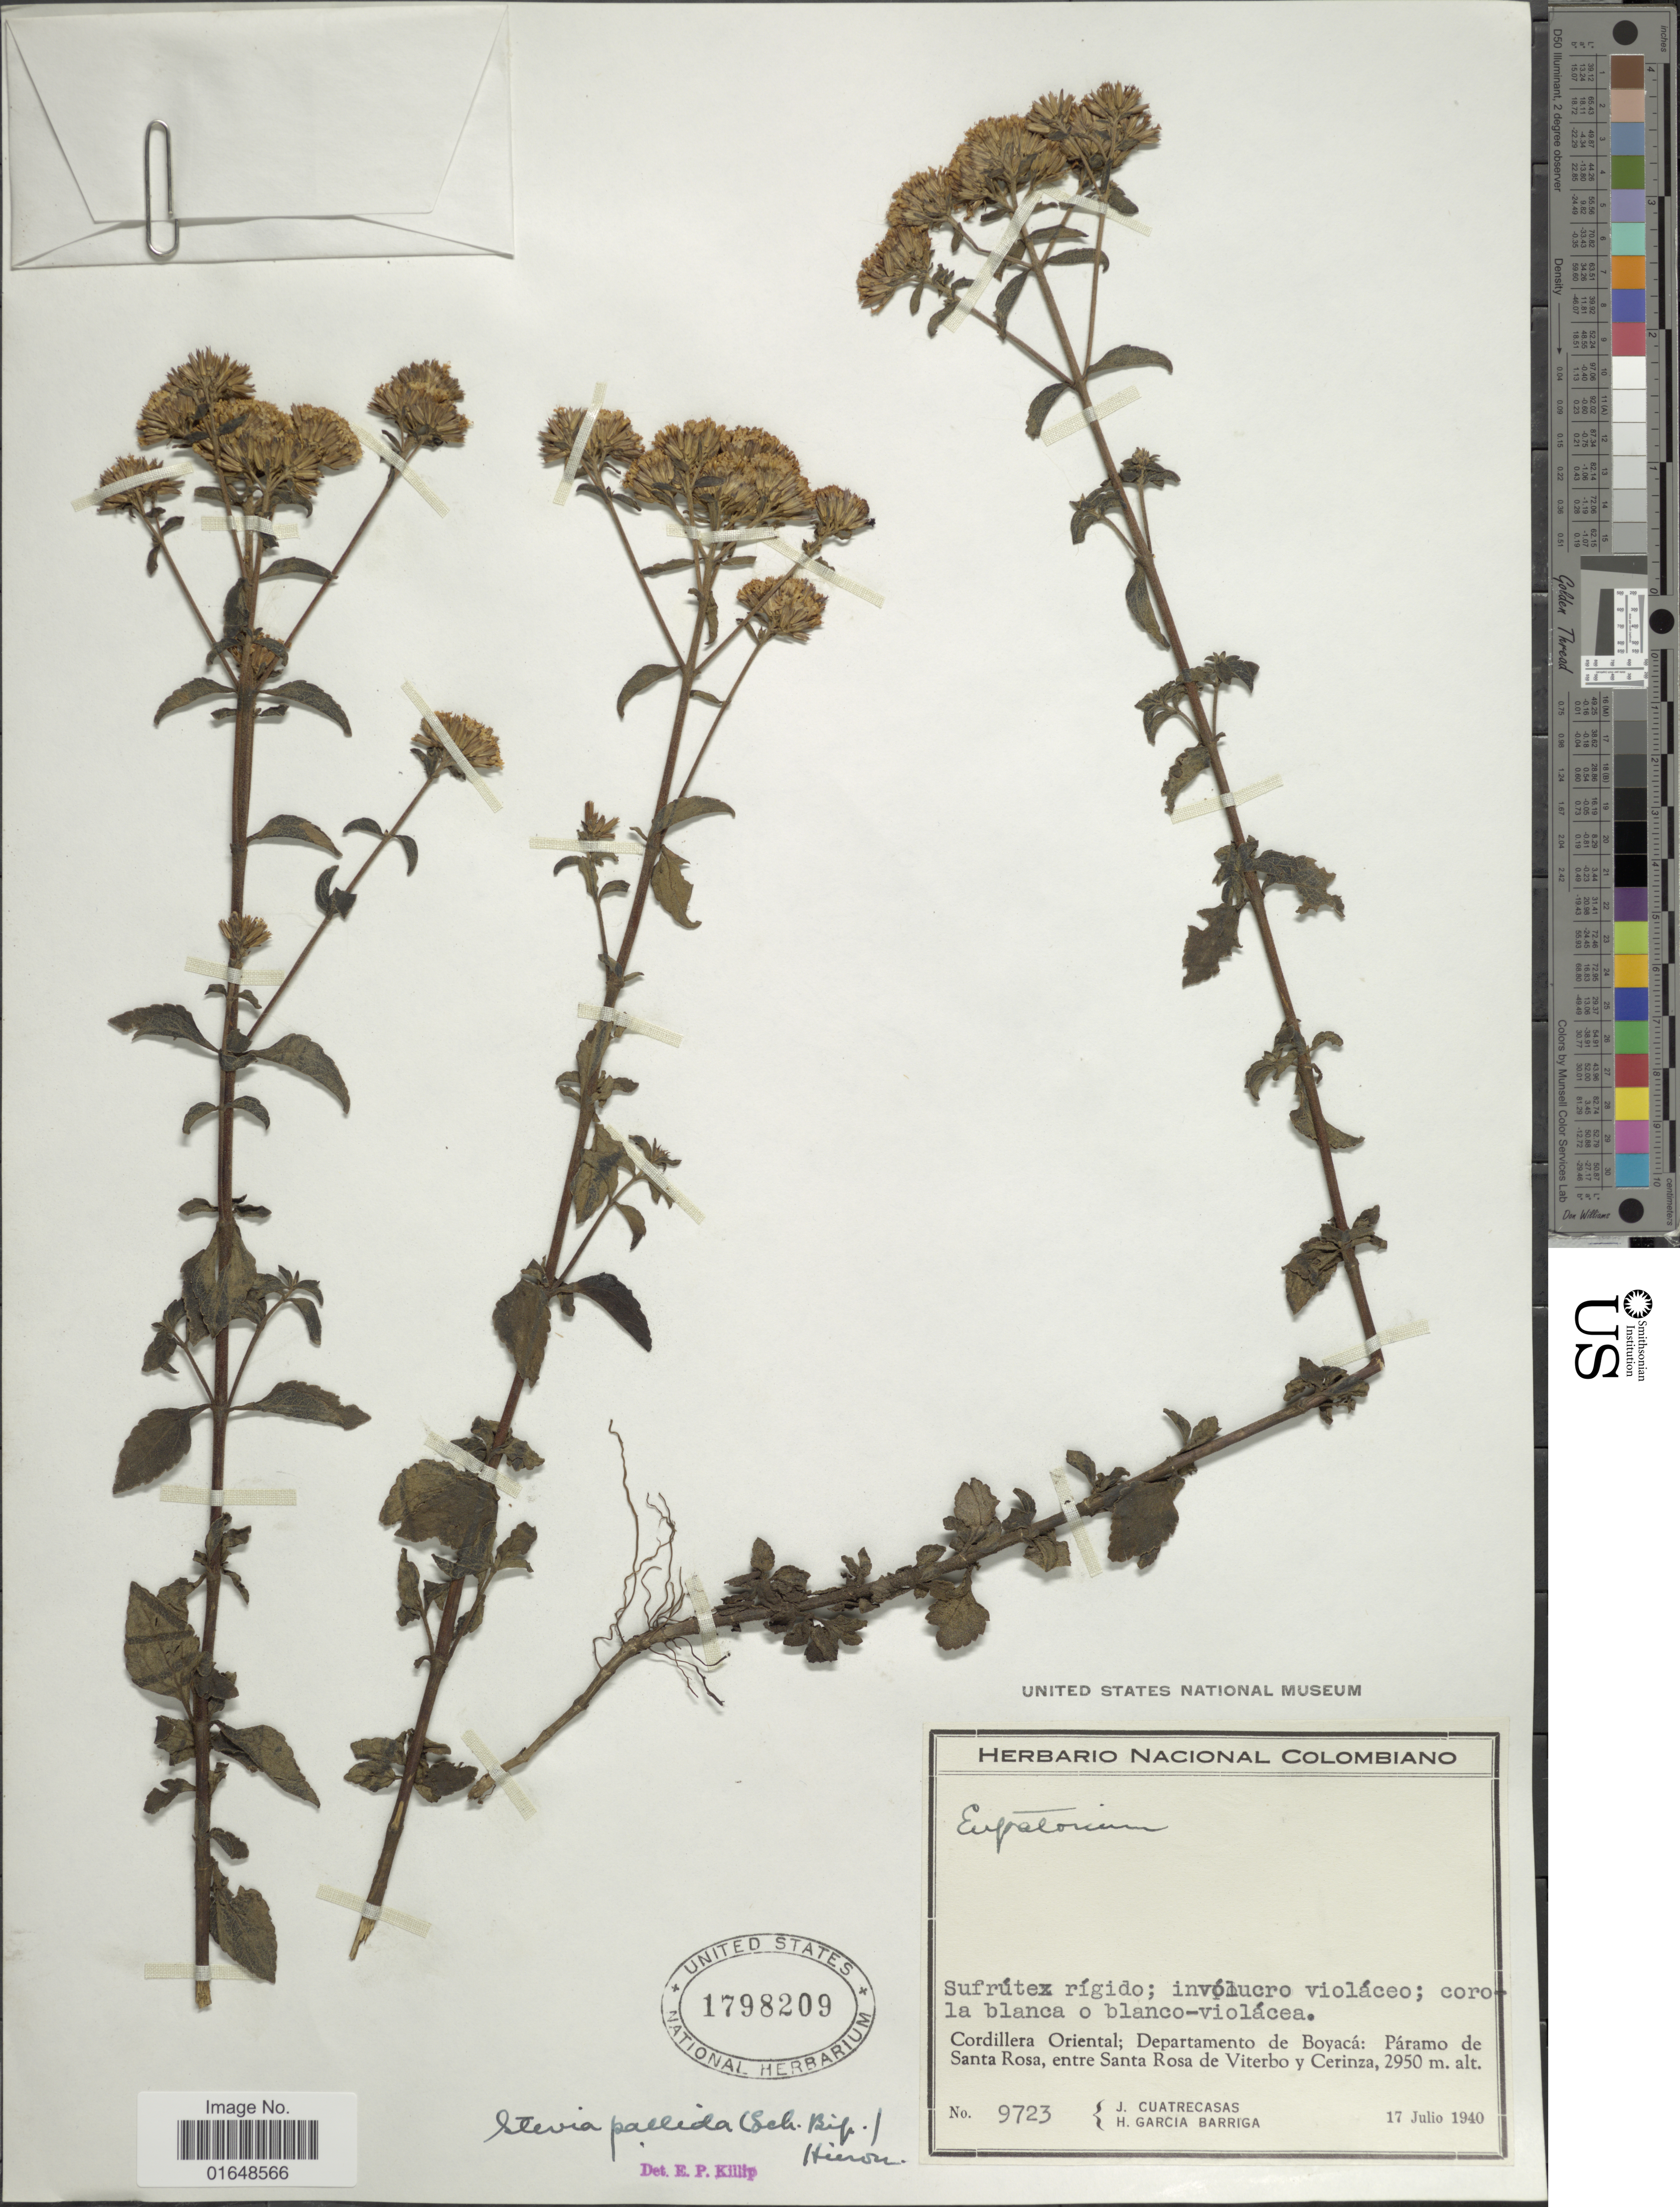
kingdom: Plantae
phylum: Tracheophyta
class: Magnoliopsida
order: Asterales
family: Asteraceae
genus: Stevia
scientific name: Stevia pallida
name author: Mart. in Baker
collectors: J. Cuatrecasas & H. García Barriga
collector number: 9723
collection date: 1940-07-17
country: Colombia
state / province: Boyacá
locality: Cordillera Oriental; Departamento de Boyacá: Páramo de Santa Rosa, entre Santa Rosa de Viterbo y Cerinza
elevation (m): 2950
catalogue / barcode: US 1798209